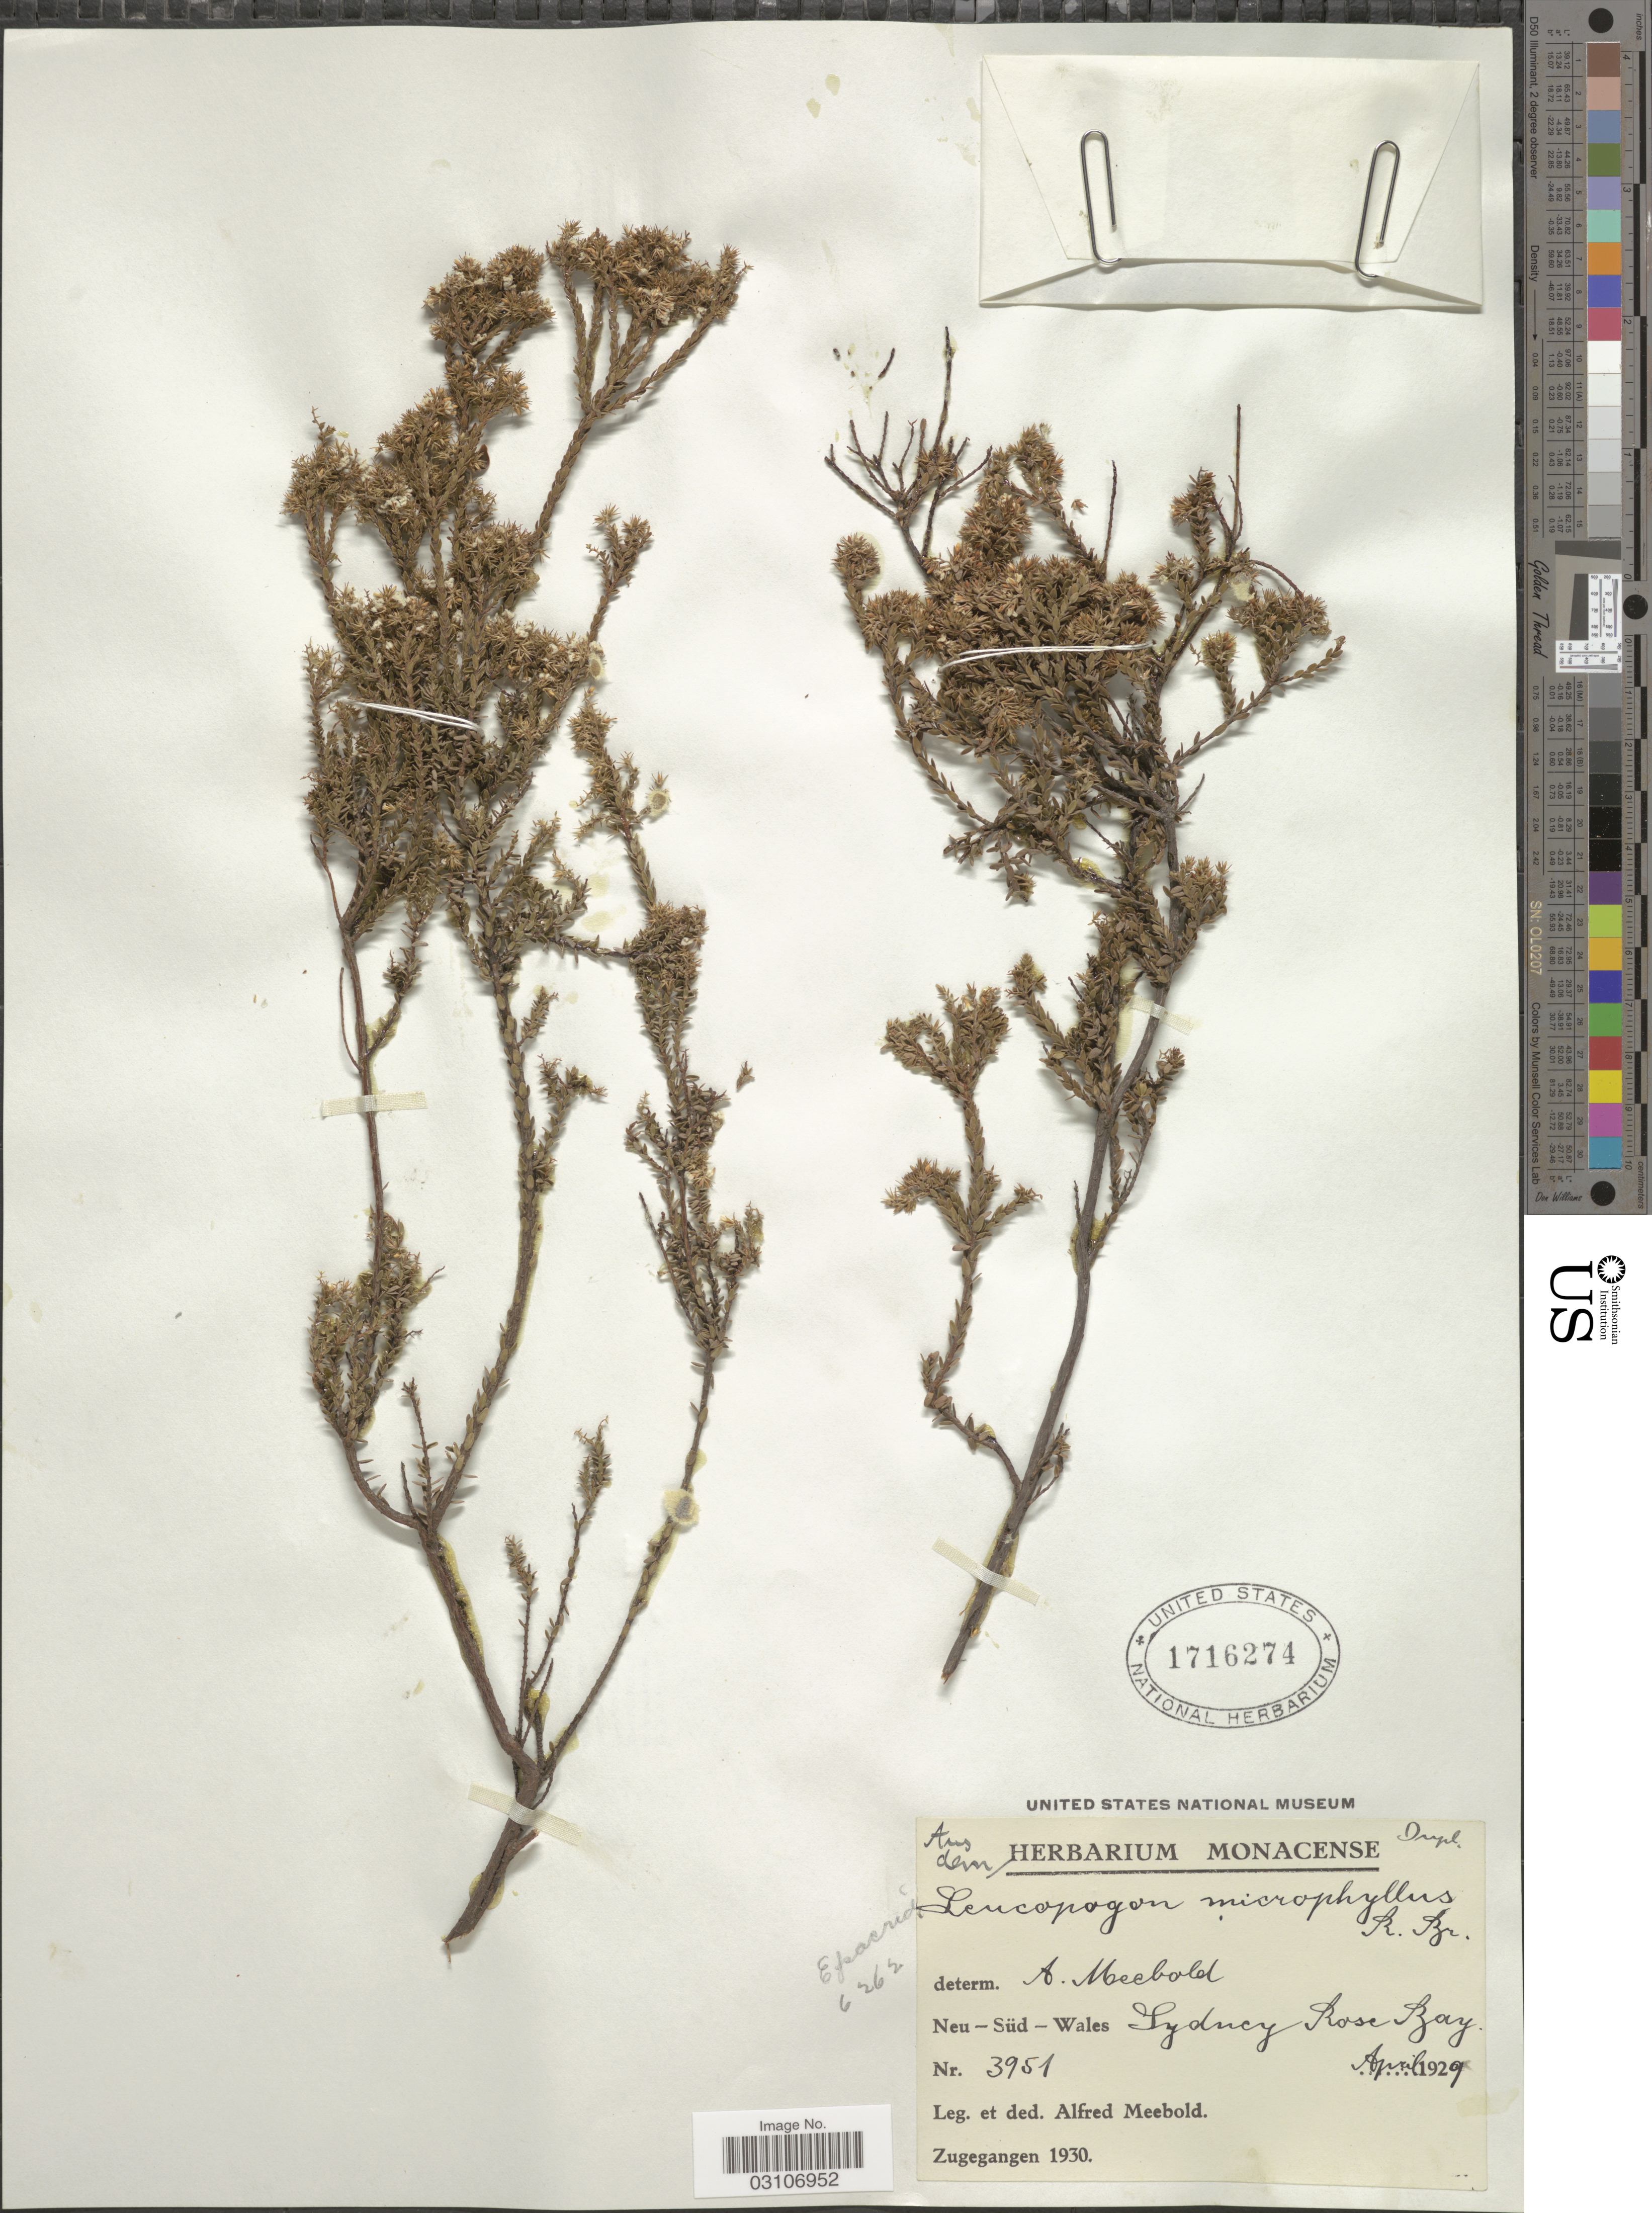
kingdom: Plantae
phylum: Tracheophyta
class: Magnoliopsida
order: Ericales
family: Ericaceae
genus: Leucopogon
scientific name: Leucopogon microphyllus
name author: R. Br.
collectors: A. Meebold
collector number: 3951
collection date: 1929-04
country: Australia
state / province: New South Wales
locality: Neu - Süd - Wales. Sydney. Rose Bay.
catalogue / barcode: US 1716274